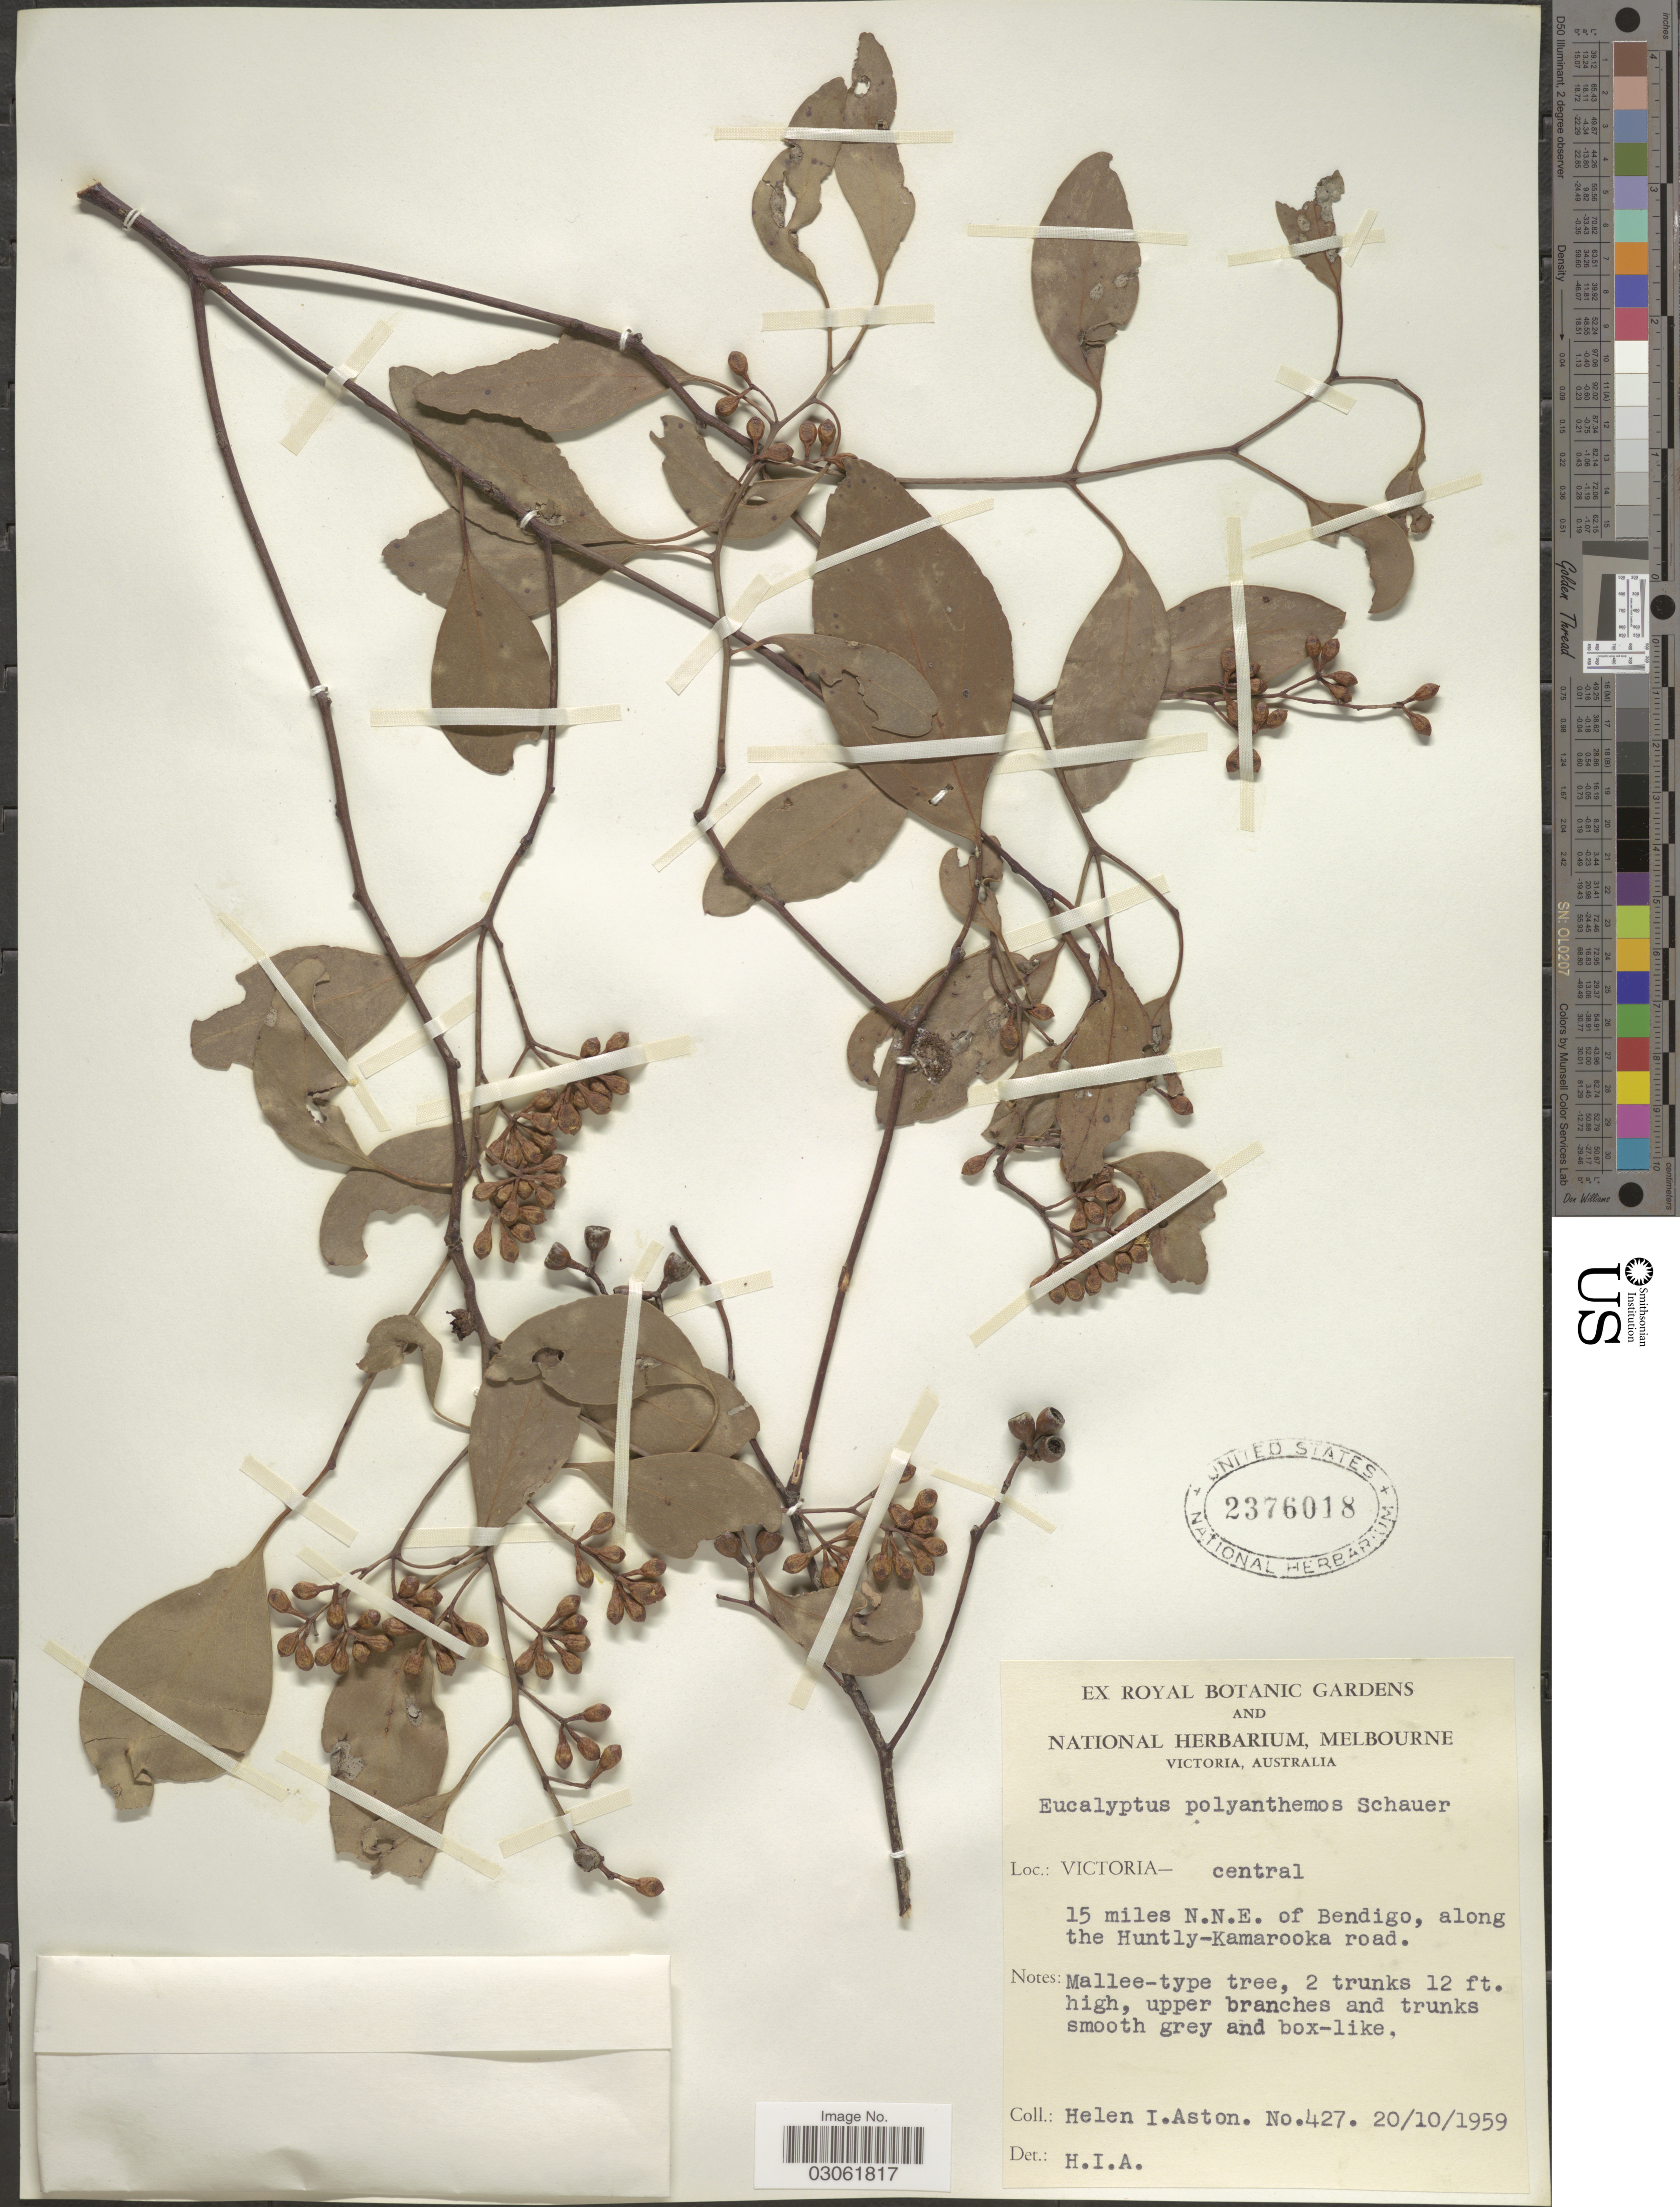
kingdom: Plantae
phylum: Tracheophyta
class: Magnoliopsida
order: Myrtales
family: Myrtaceae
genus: Eucalyptus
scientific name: Eucalyptus polyanthemos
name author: Schauer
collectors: H. I. Aston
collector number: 427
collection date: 1959-10-20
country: Australia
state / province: Victoria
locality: Victoria- central. 15 miles N.N.E. of Bendigo, along the Huntly-Kamarooka road.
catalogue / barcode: US 2376018